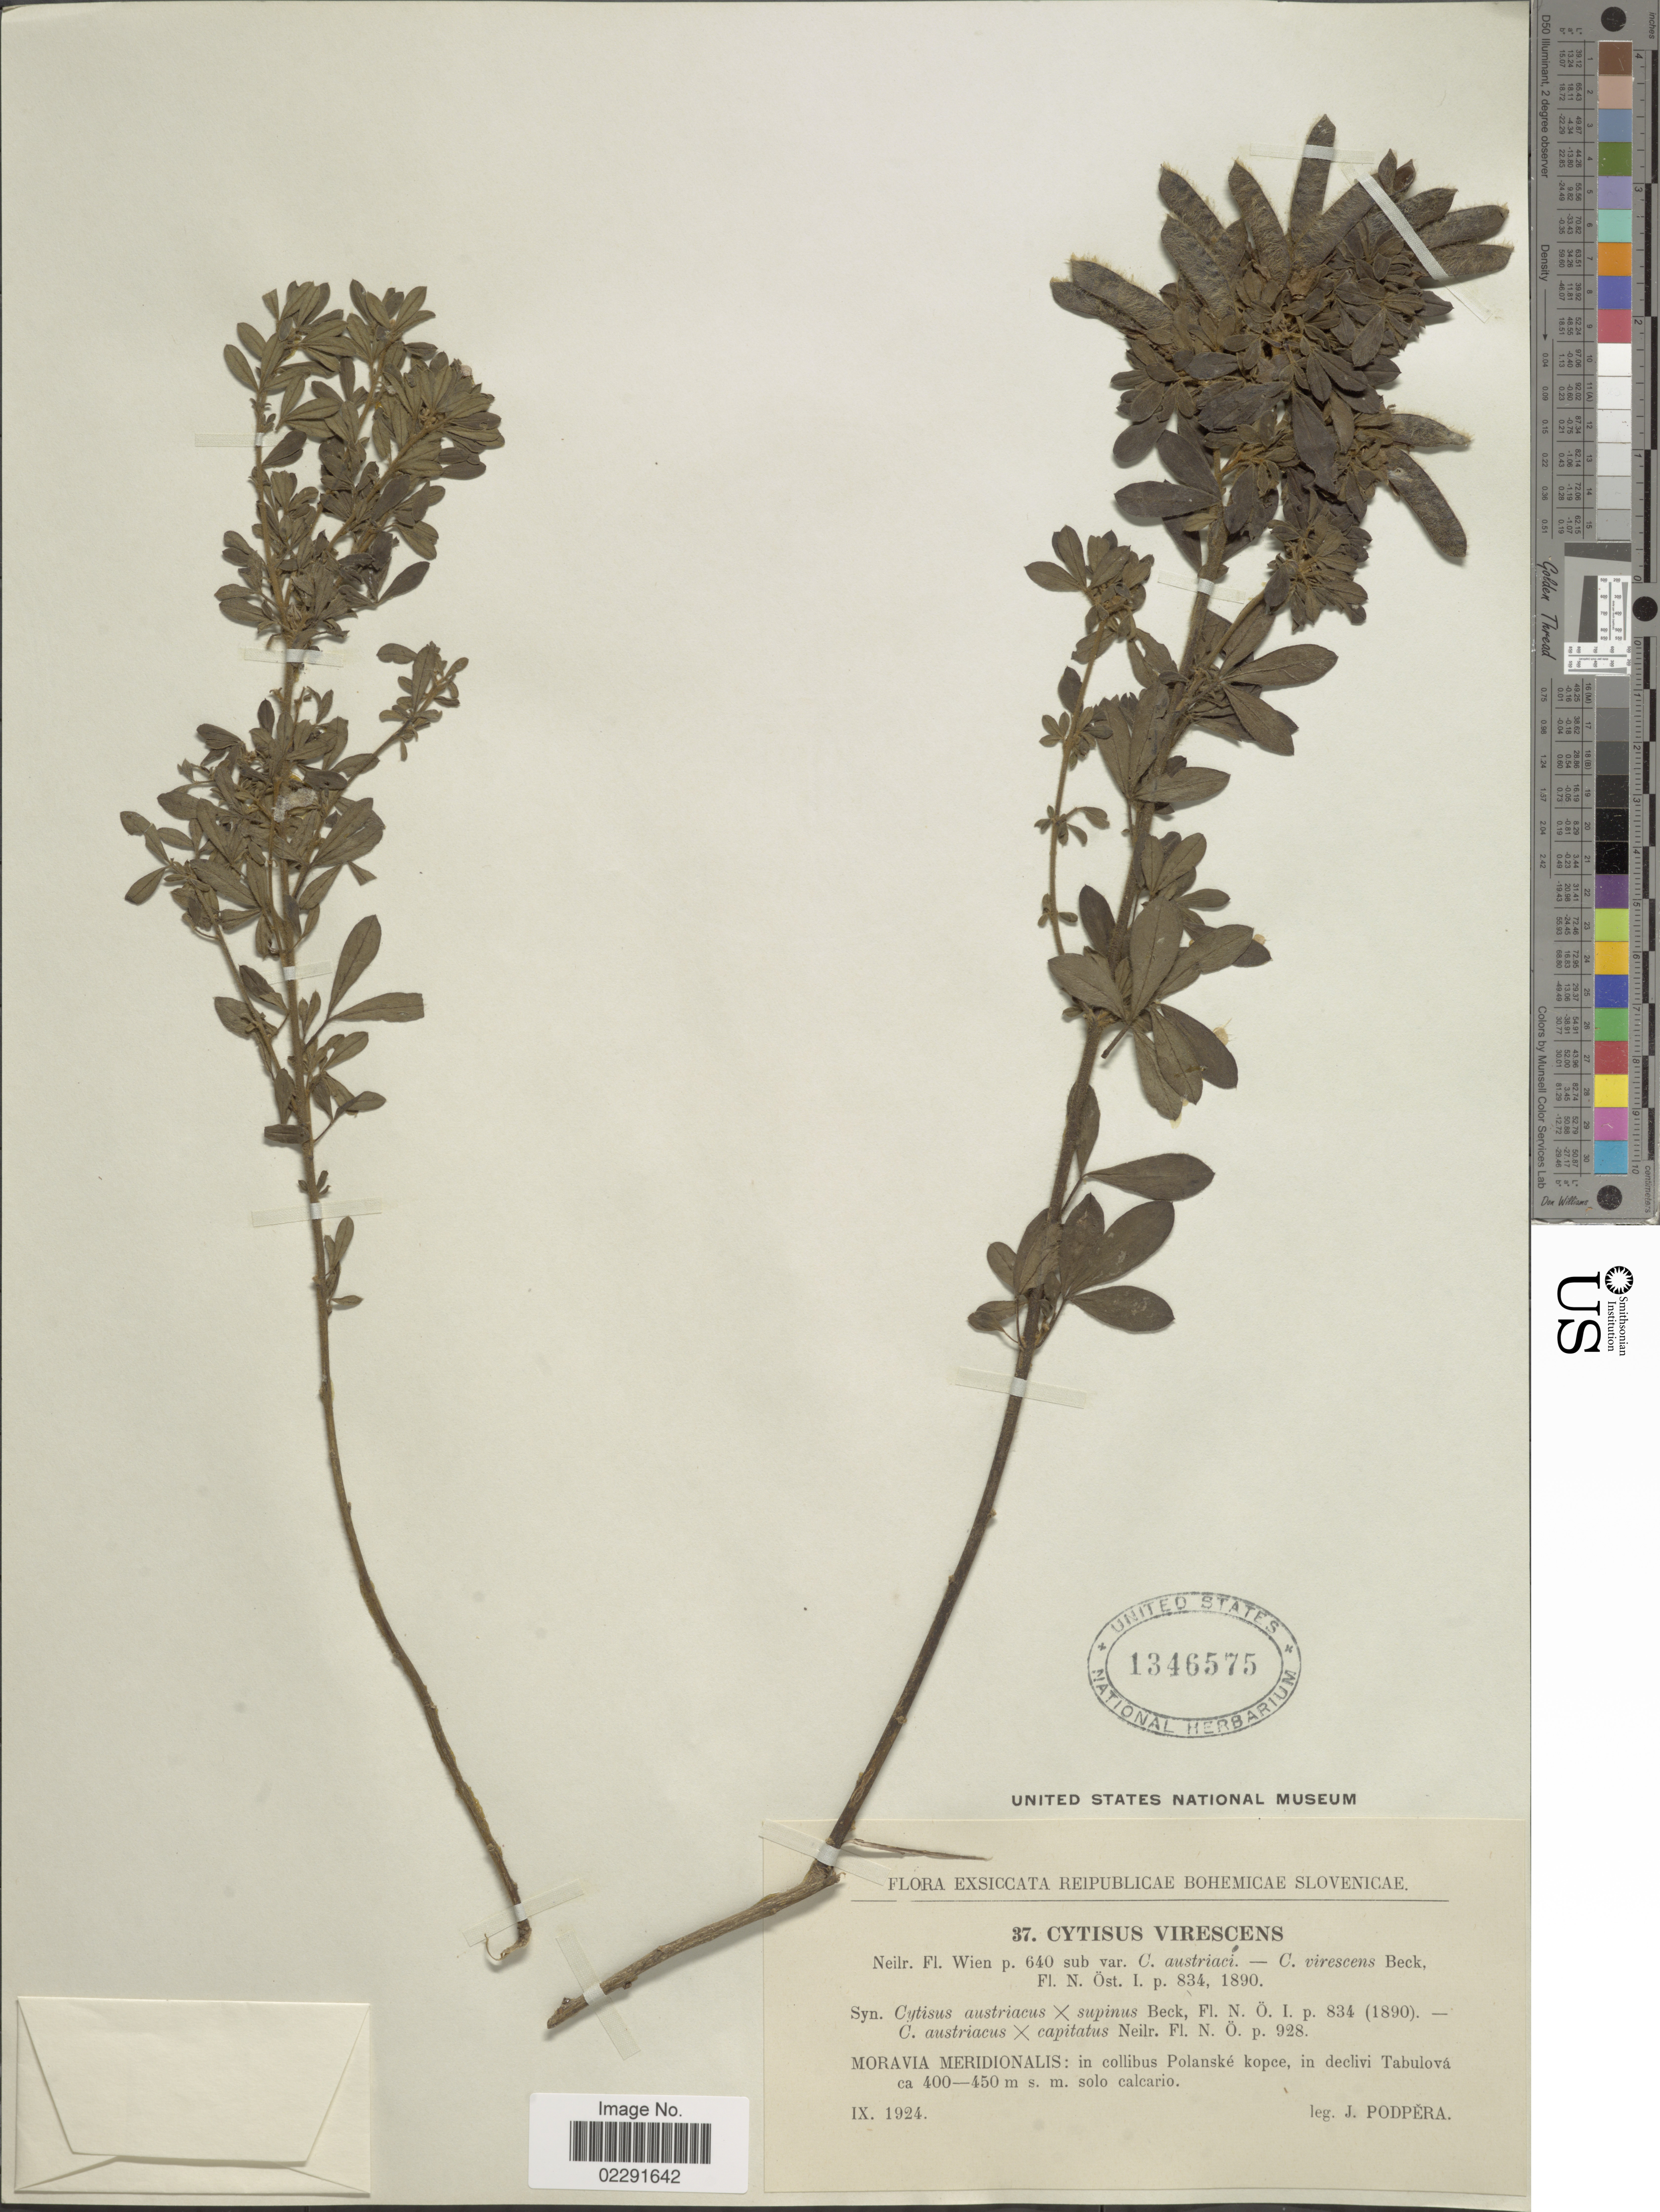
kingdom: Plantae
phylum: Tracheophyta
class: Magnoliopsida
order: Fabales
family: Fabaceae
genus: Cytisus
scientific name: Cytisus virescens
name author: Wohlf.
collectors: J. Podpera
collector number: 37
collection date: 1924-09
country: Czechia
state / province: Moravian-Silesian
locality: Moravia meridionalis: in collibus Polanske kopce, in declivi Tabulova.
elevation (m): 400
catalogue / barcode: US 1346575